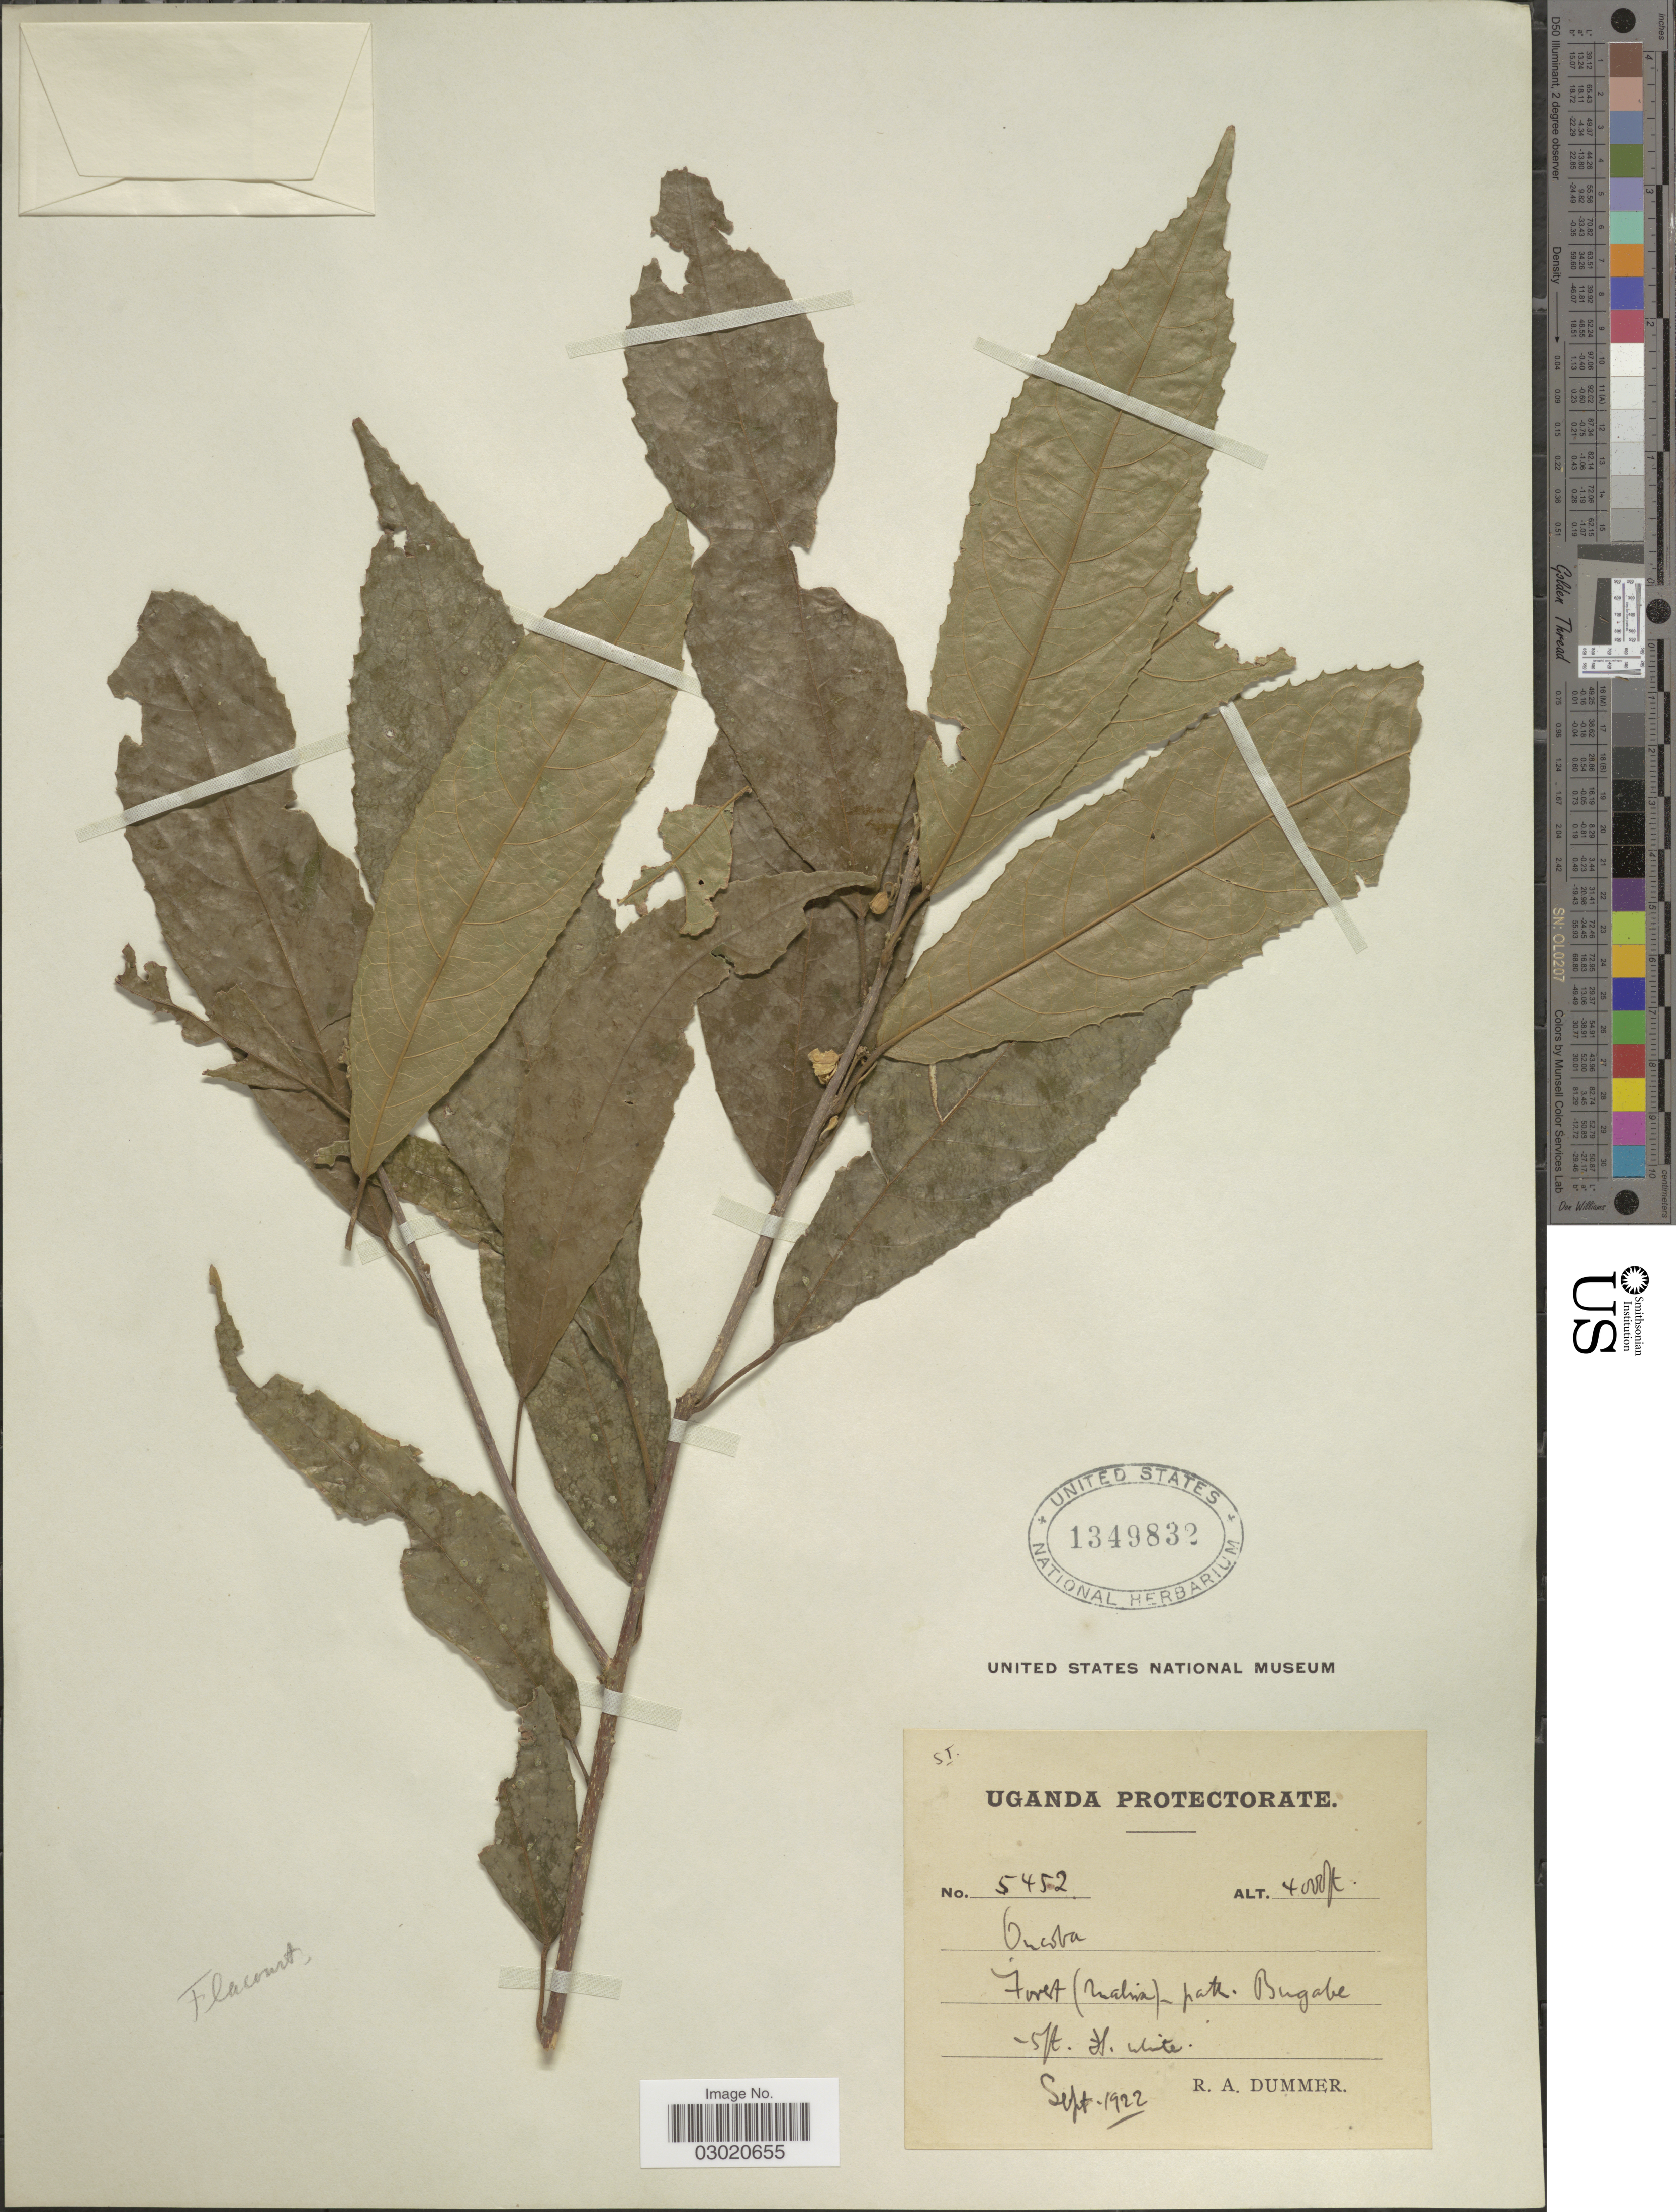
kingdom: Plantae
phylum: Tracheophyta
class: Magnoliopsida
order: Malpighiales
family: Salicaceae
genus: Oncoba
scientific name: Oncoba sp.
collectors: R. A. Dümmer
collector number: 5452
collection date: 1922-09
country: Uganda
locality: Bugabe.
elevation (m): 1219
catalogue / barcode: US 1349832